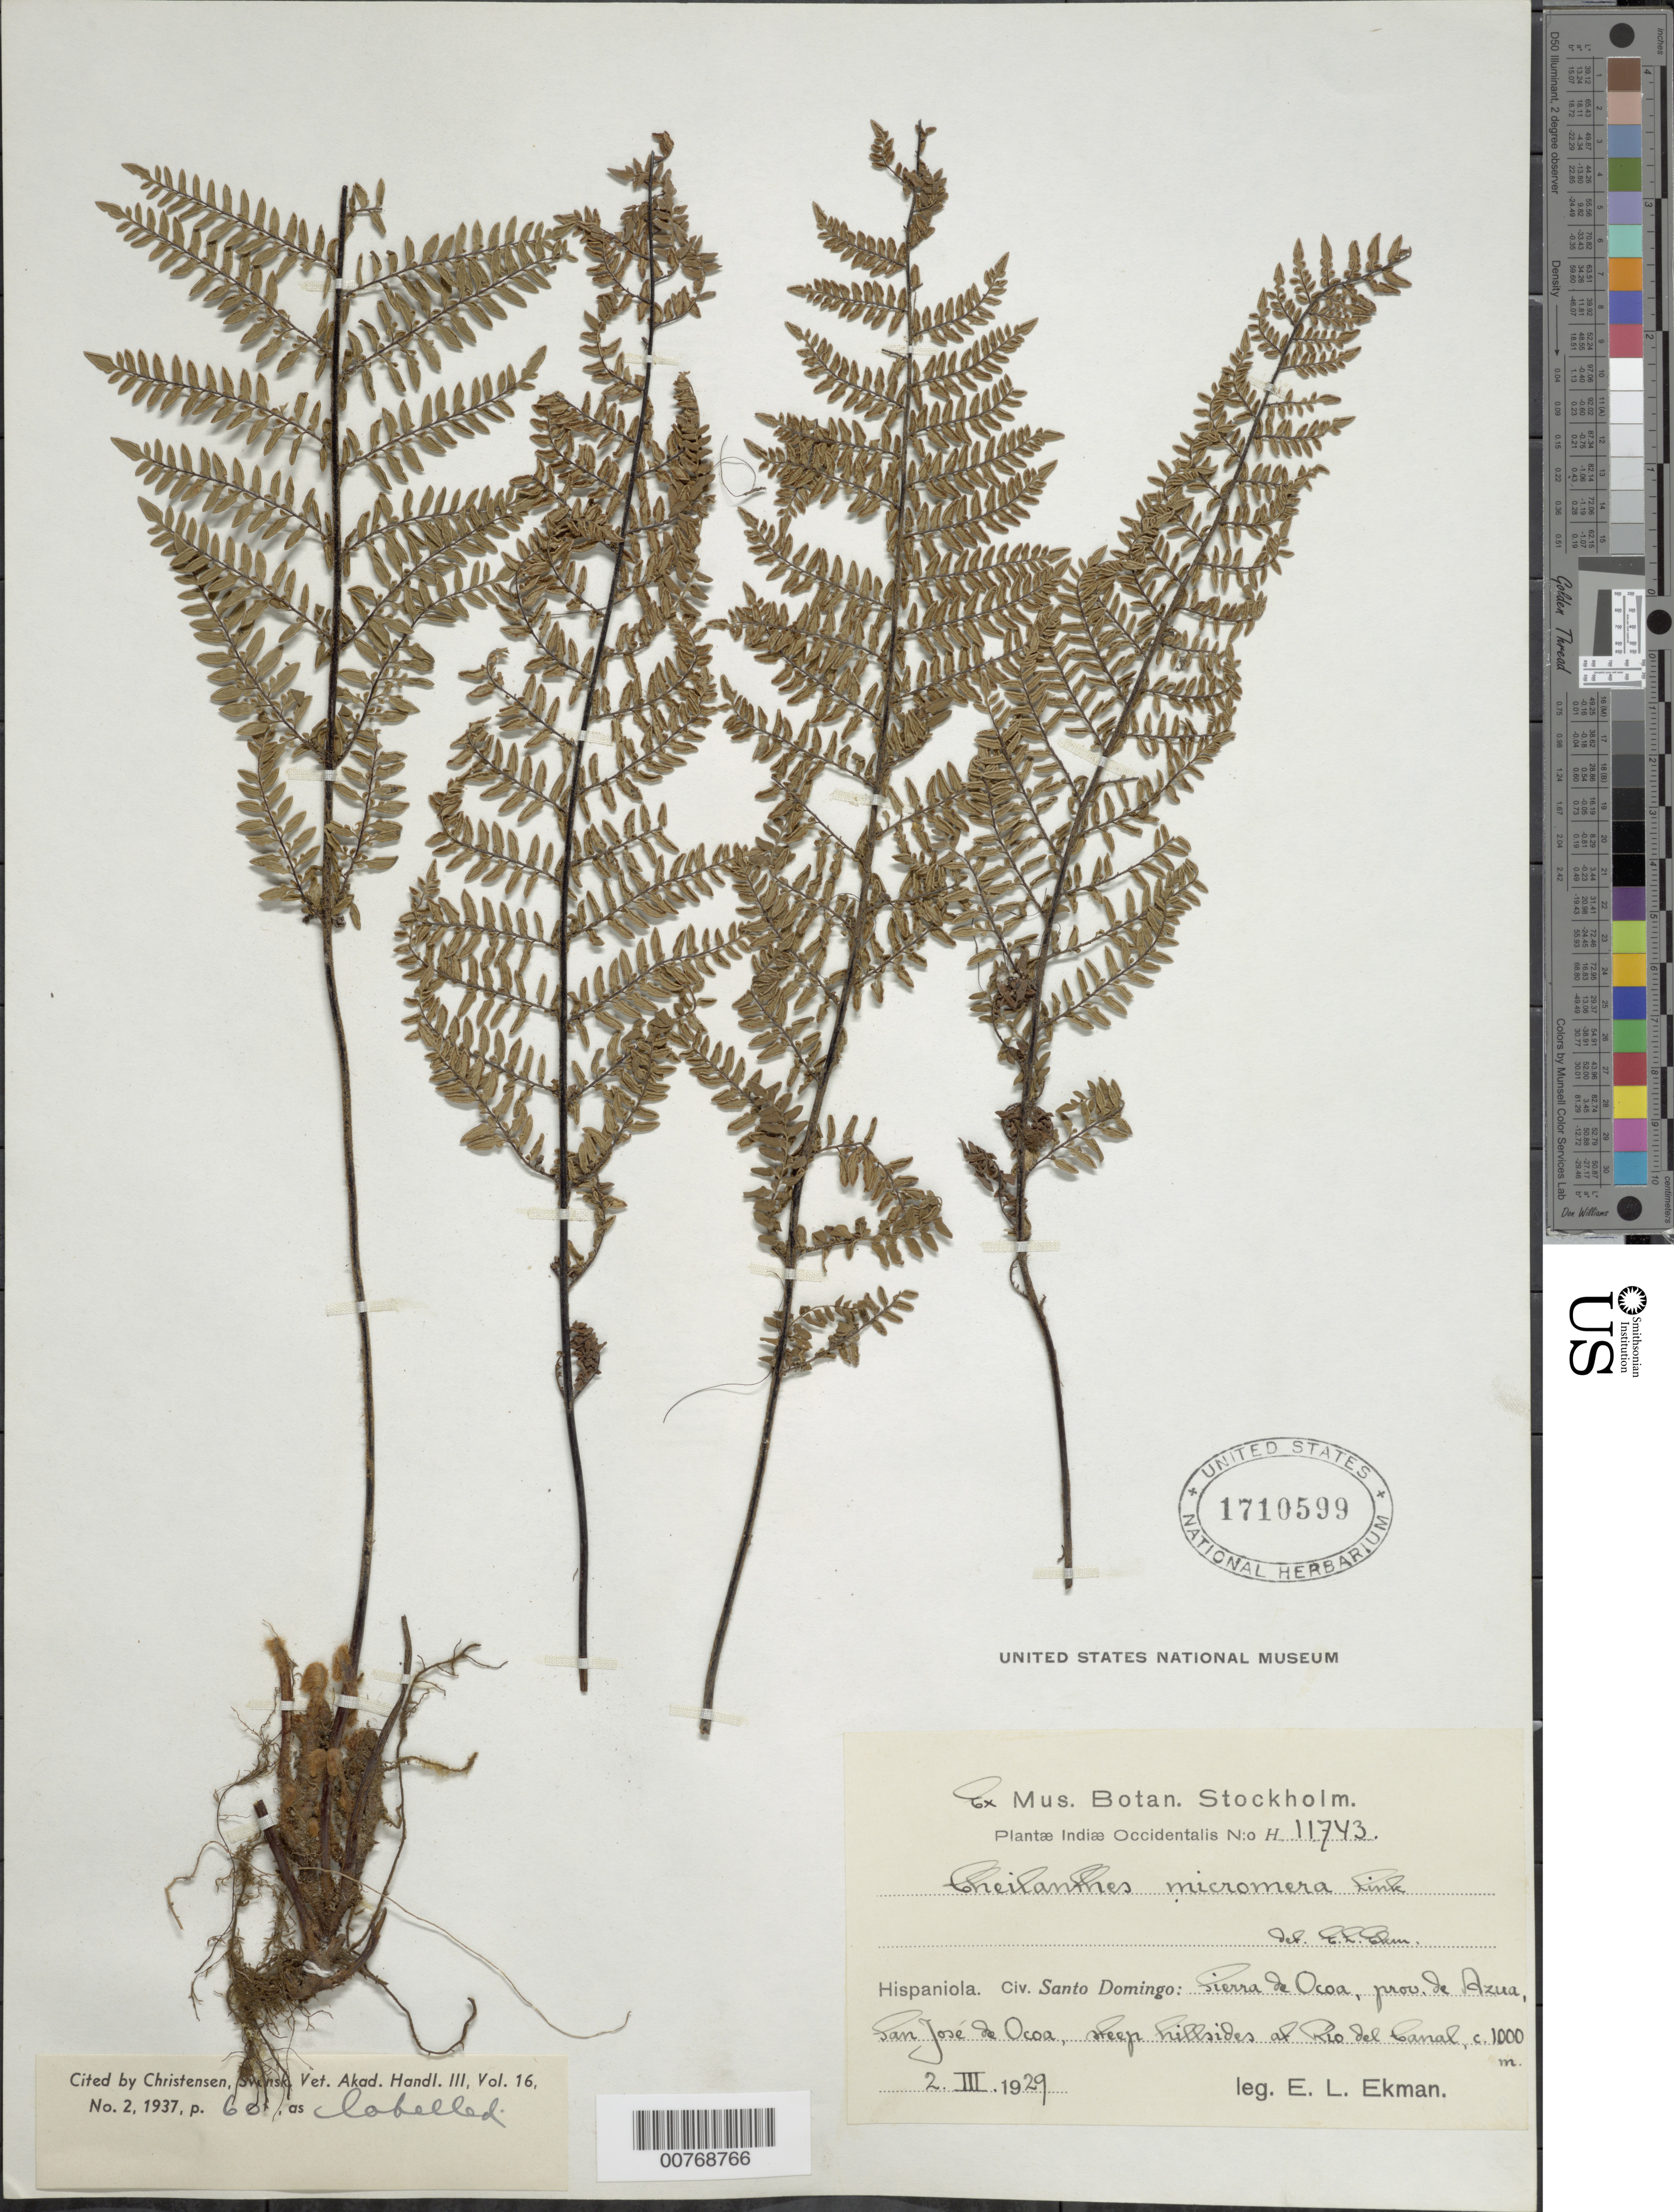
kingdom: Plantae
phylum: Tracheophyta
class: Polypodiopsida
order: Polypodiales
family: Pteridaceae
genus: Myriopteris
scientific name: Myriopteris notholaenoides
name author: (Desv.) Grusz & Windham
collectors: E. L. Ekman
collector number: H 11743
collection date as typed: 02 Mar 1929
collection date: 1929-03-02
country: Dominican Republic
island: Hispaniola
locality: Santo Domingo, Sierra de Ocoa, Provincia de Azua, San José de Ocoa, steep hillsides ar Rio del Canal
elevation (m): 1000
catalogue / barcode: US 1710599